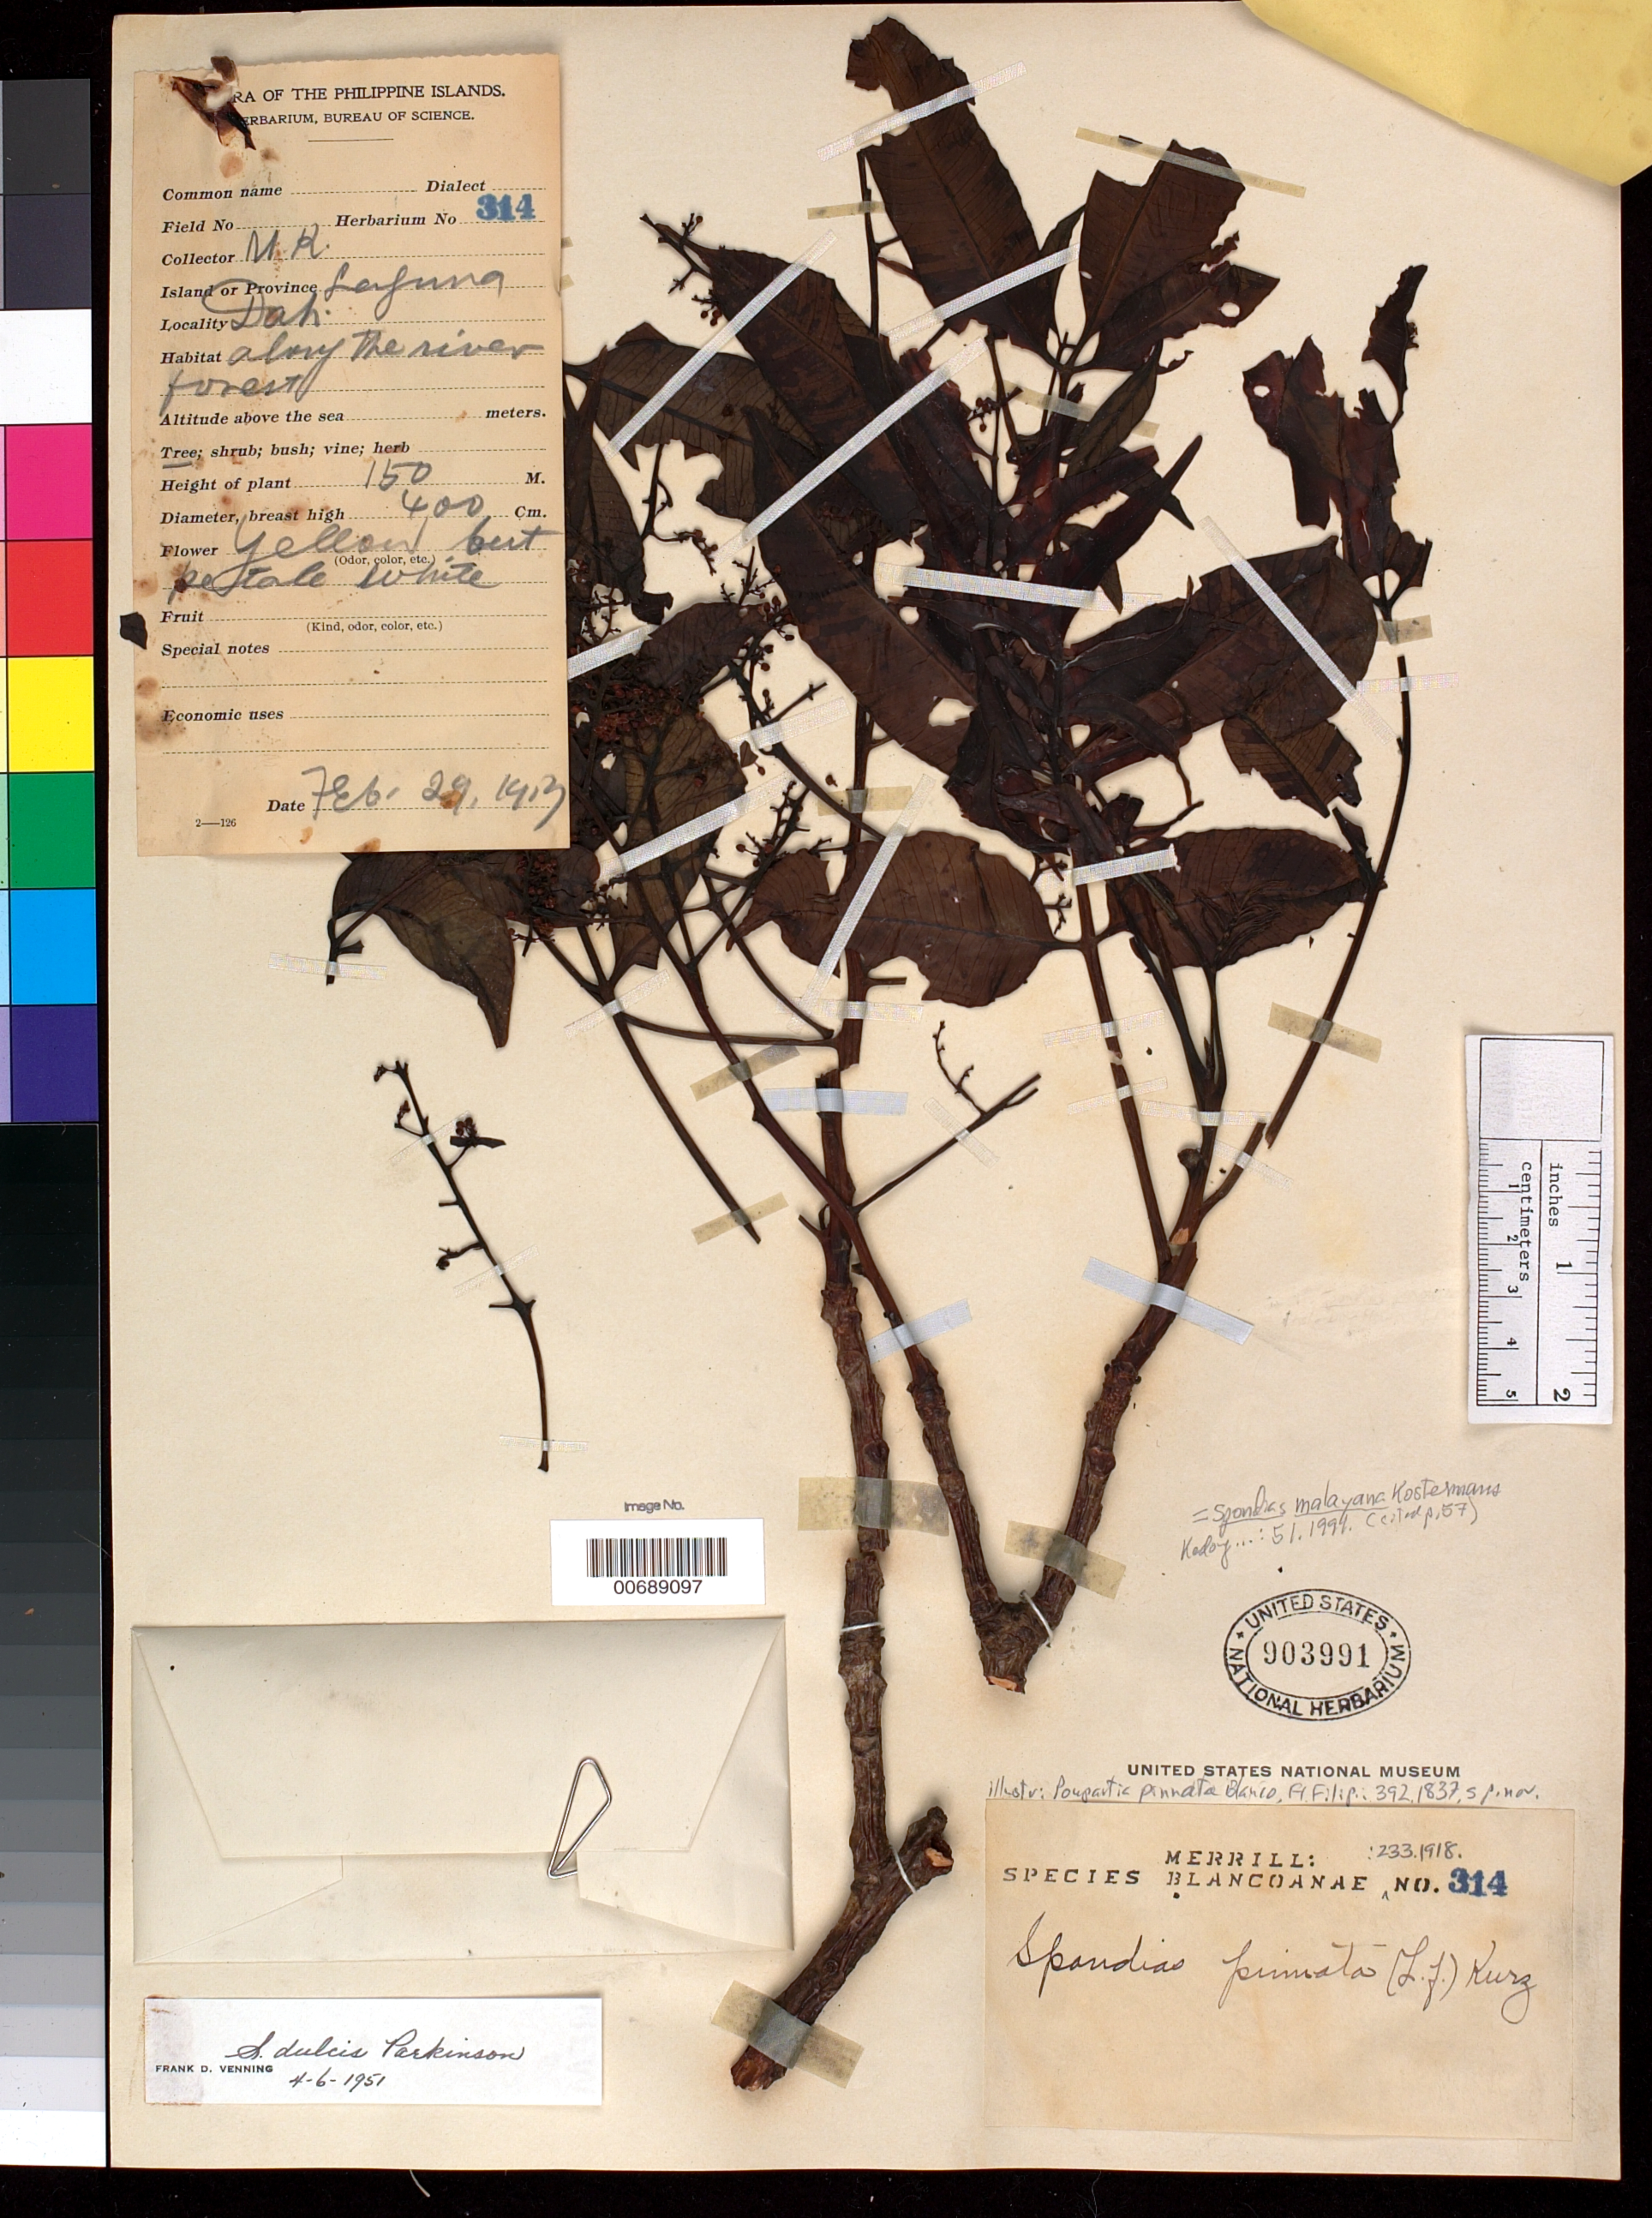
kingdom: Plantae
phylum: Tracheophyta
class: Magnoliopsida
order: Sapindales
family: Anacardiaceae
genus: Spondias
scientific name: Spondias malayana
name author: Kosterm.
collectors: M. Ramos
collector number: Sp. Blancoan. 0314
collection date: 1913-02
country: Philippines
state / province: Calabarzon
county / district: Laguna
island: Luzon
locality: Dah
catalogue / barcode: US 903991